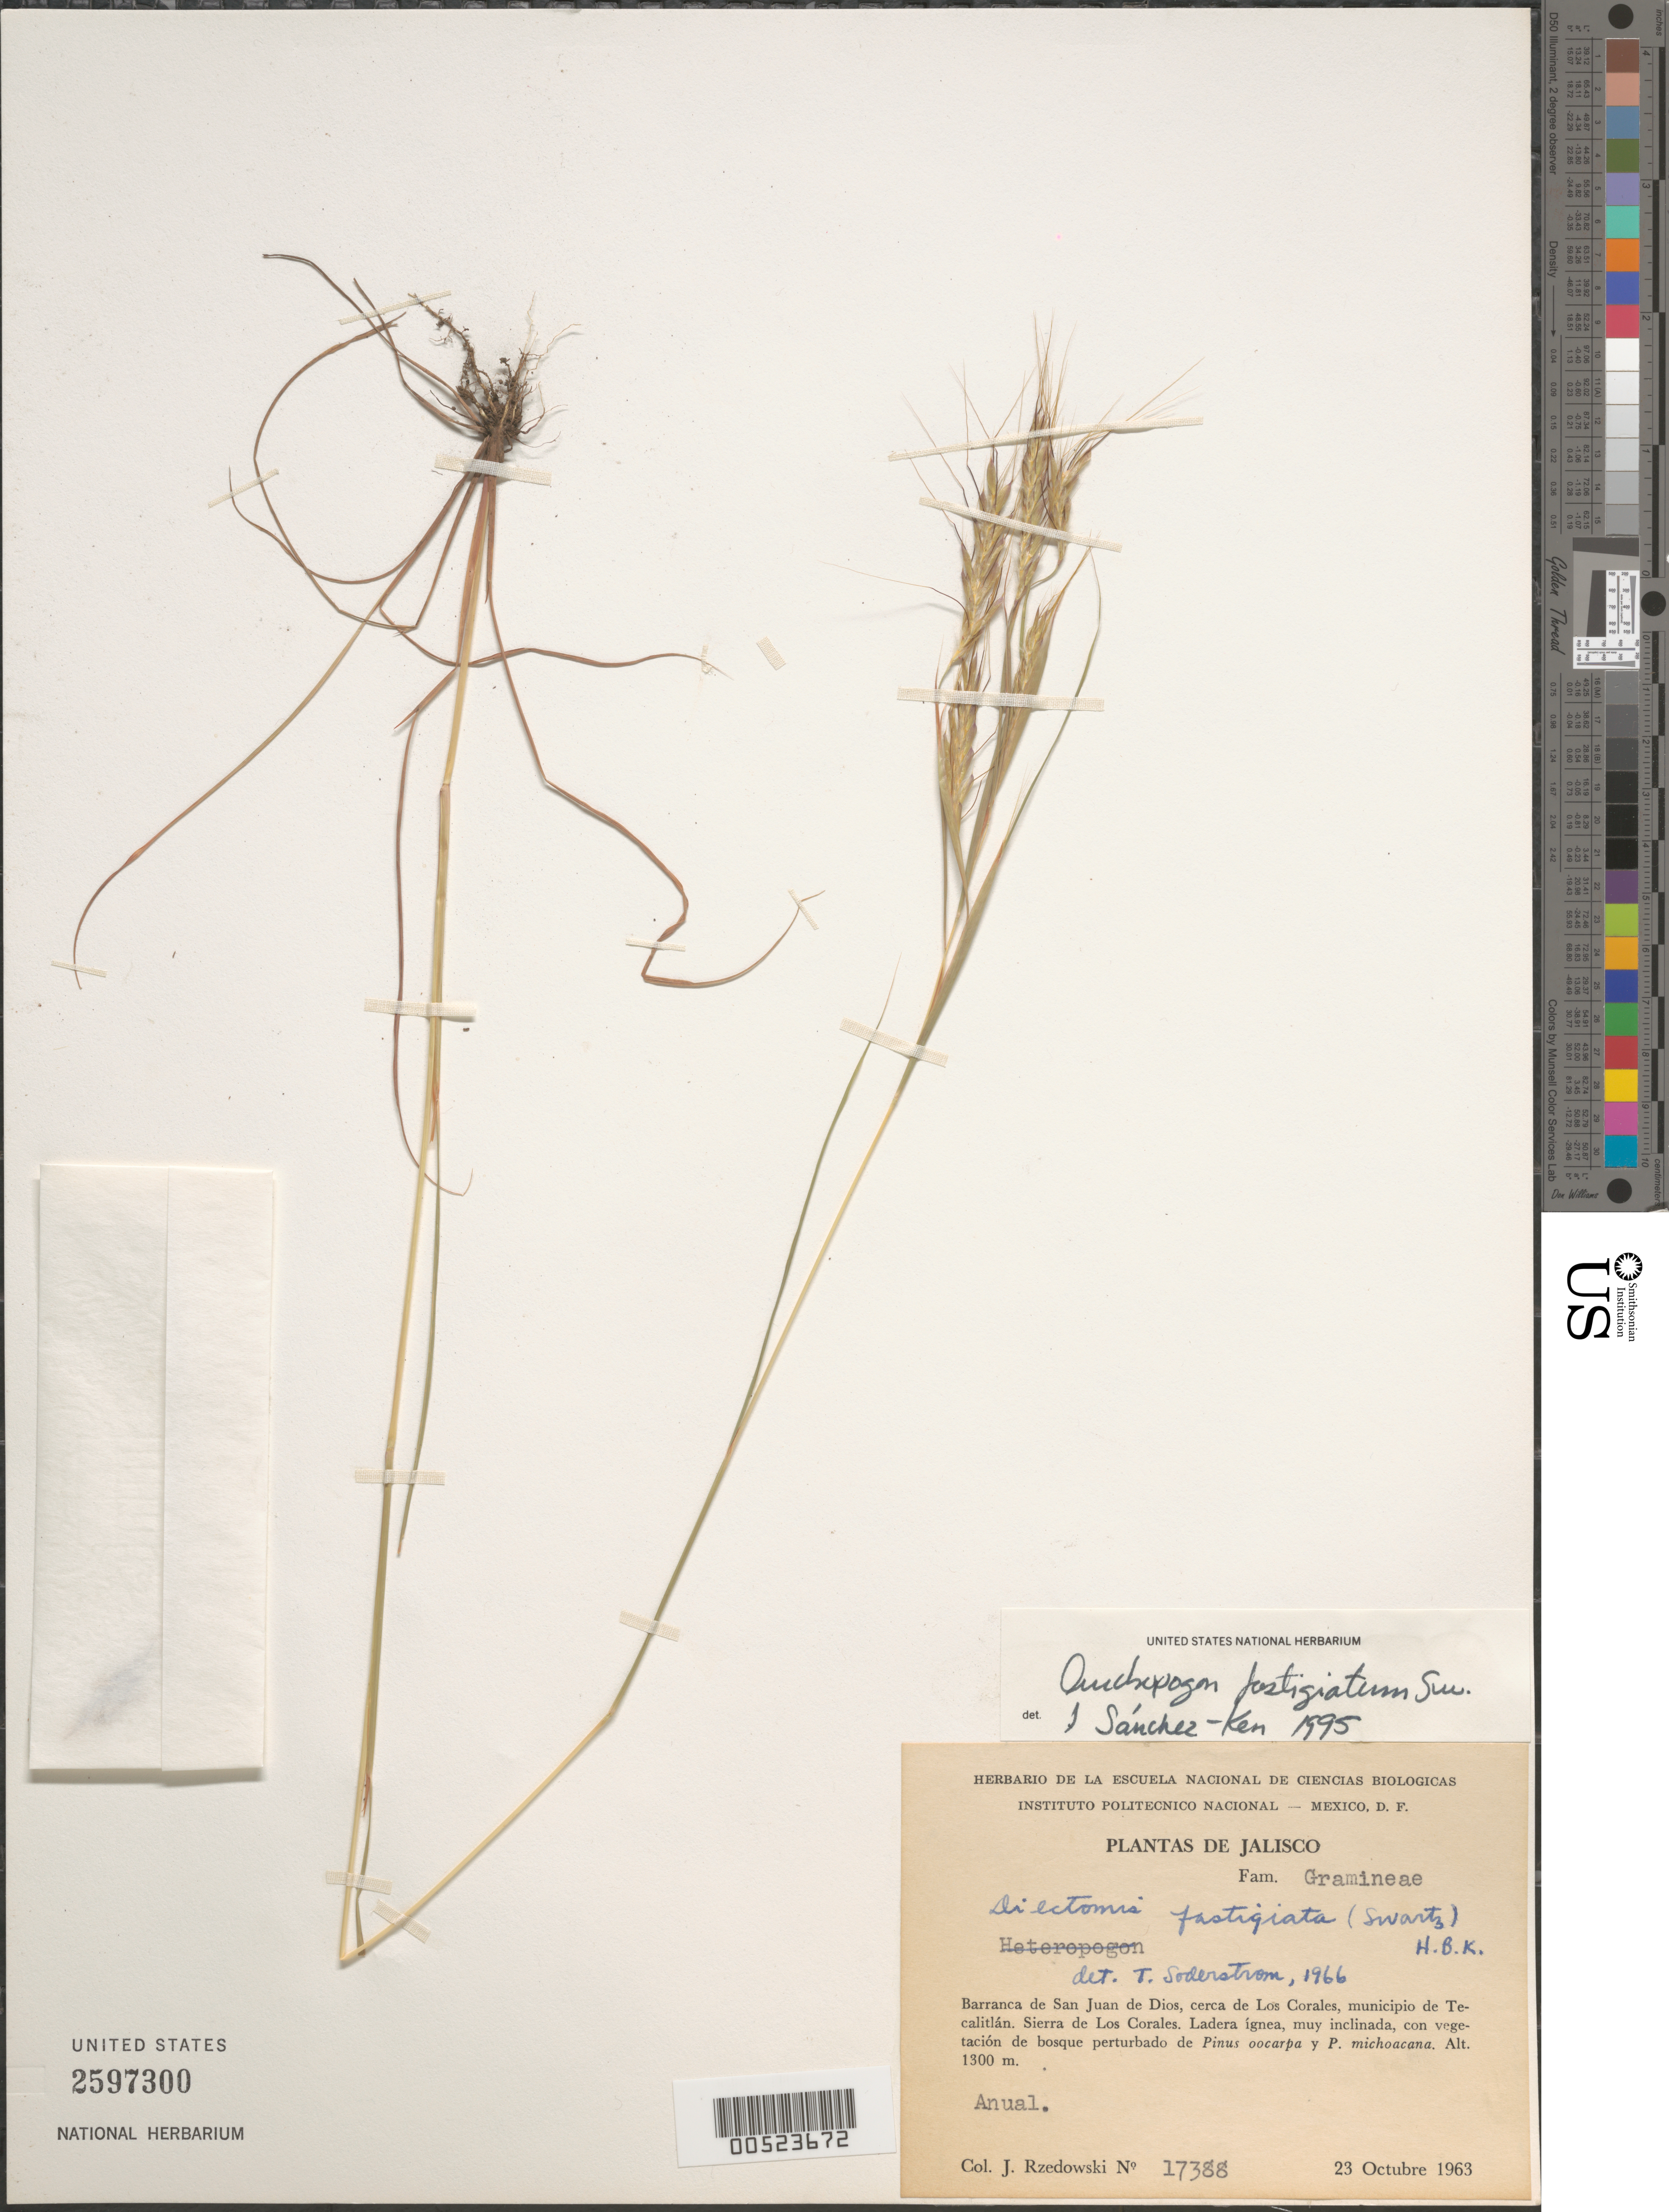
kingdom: Plantae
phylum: Tracheophyta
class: Liliopsida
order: Poales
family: Poaceae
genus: Andropogon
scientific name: Andropogon fastigiatus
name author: Sw.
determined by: Sánchez-Ken, J. G.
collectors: J. Rzedowski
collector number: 17388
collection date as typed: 23 Oct 1963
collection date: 1963-10-23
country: Mexico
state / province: Jalisco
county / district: Tecalitlán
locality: Barranca de San Juan de Dios, cerca de Los Corales, Sierra de Los Corales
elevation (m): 1300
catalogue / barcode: US 2597300